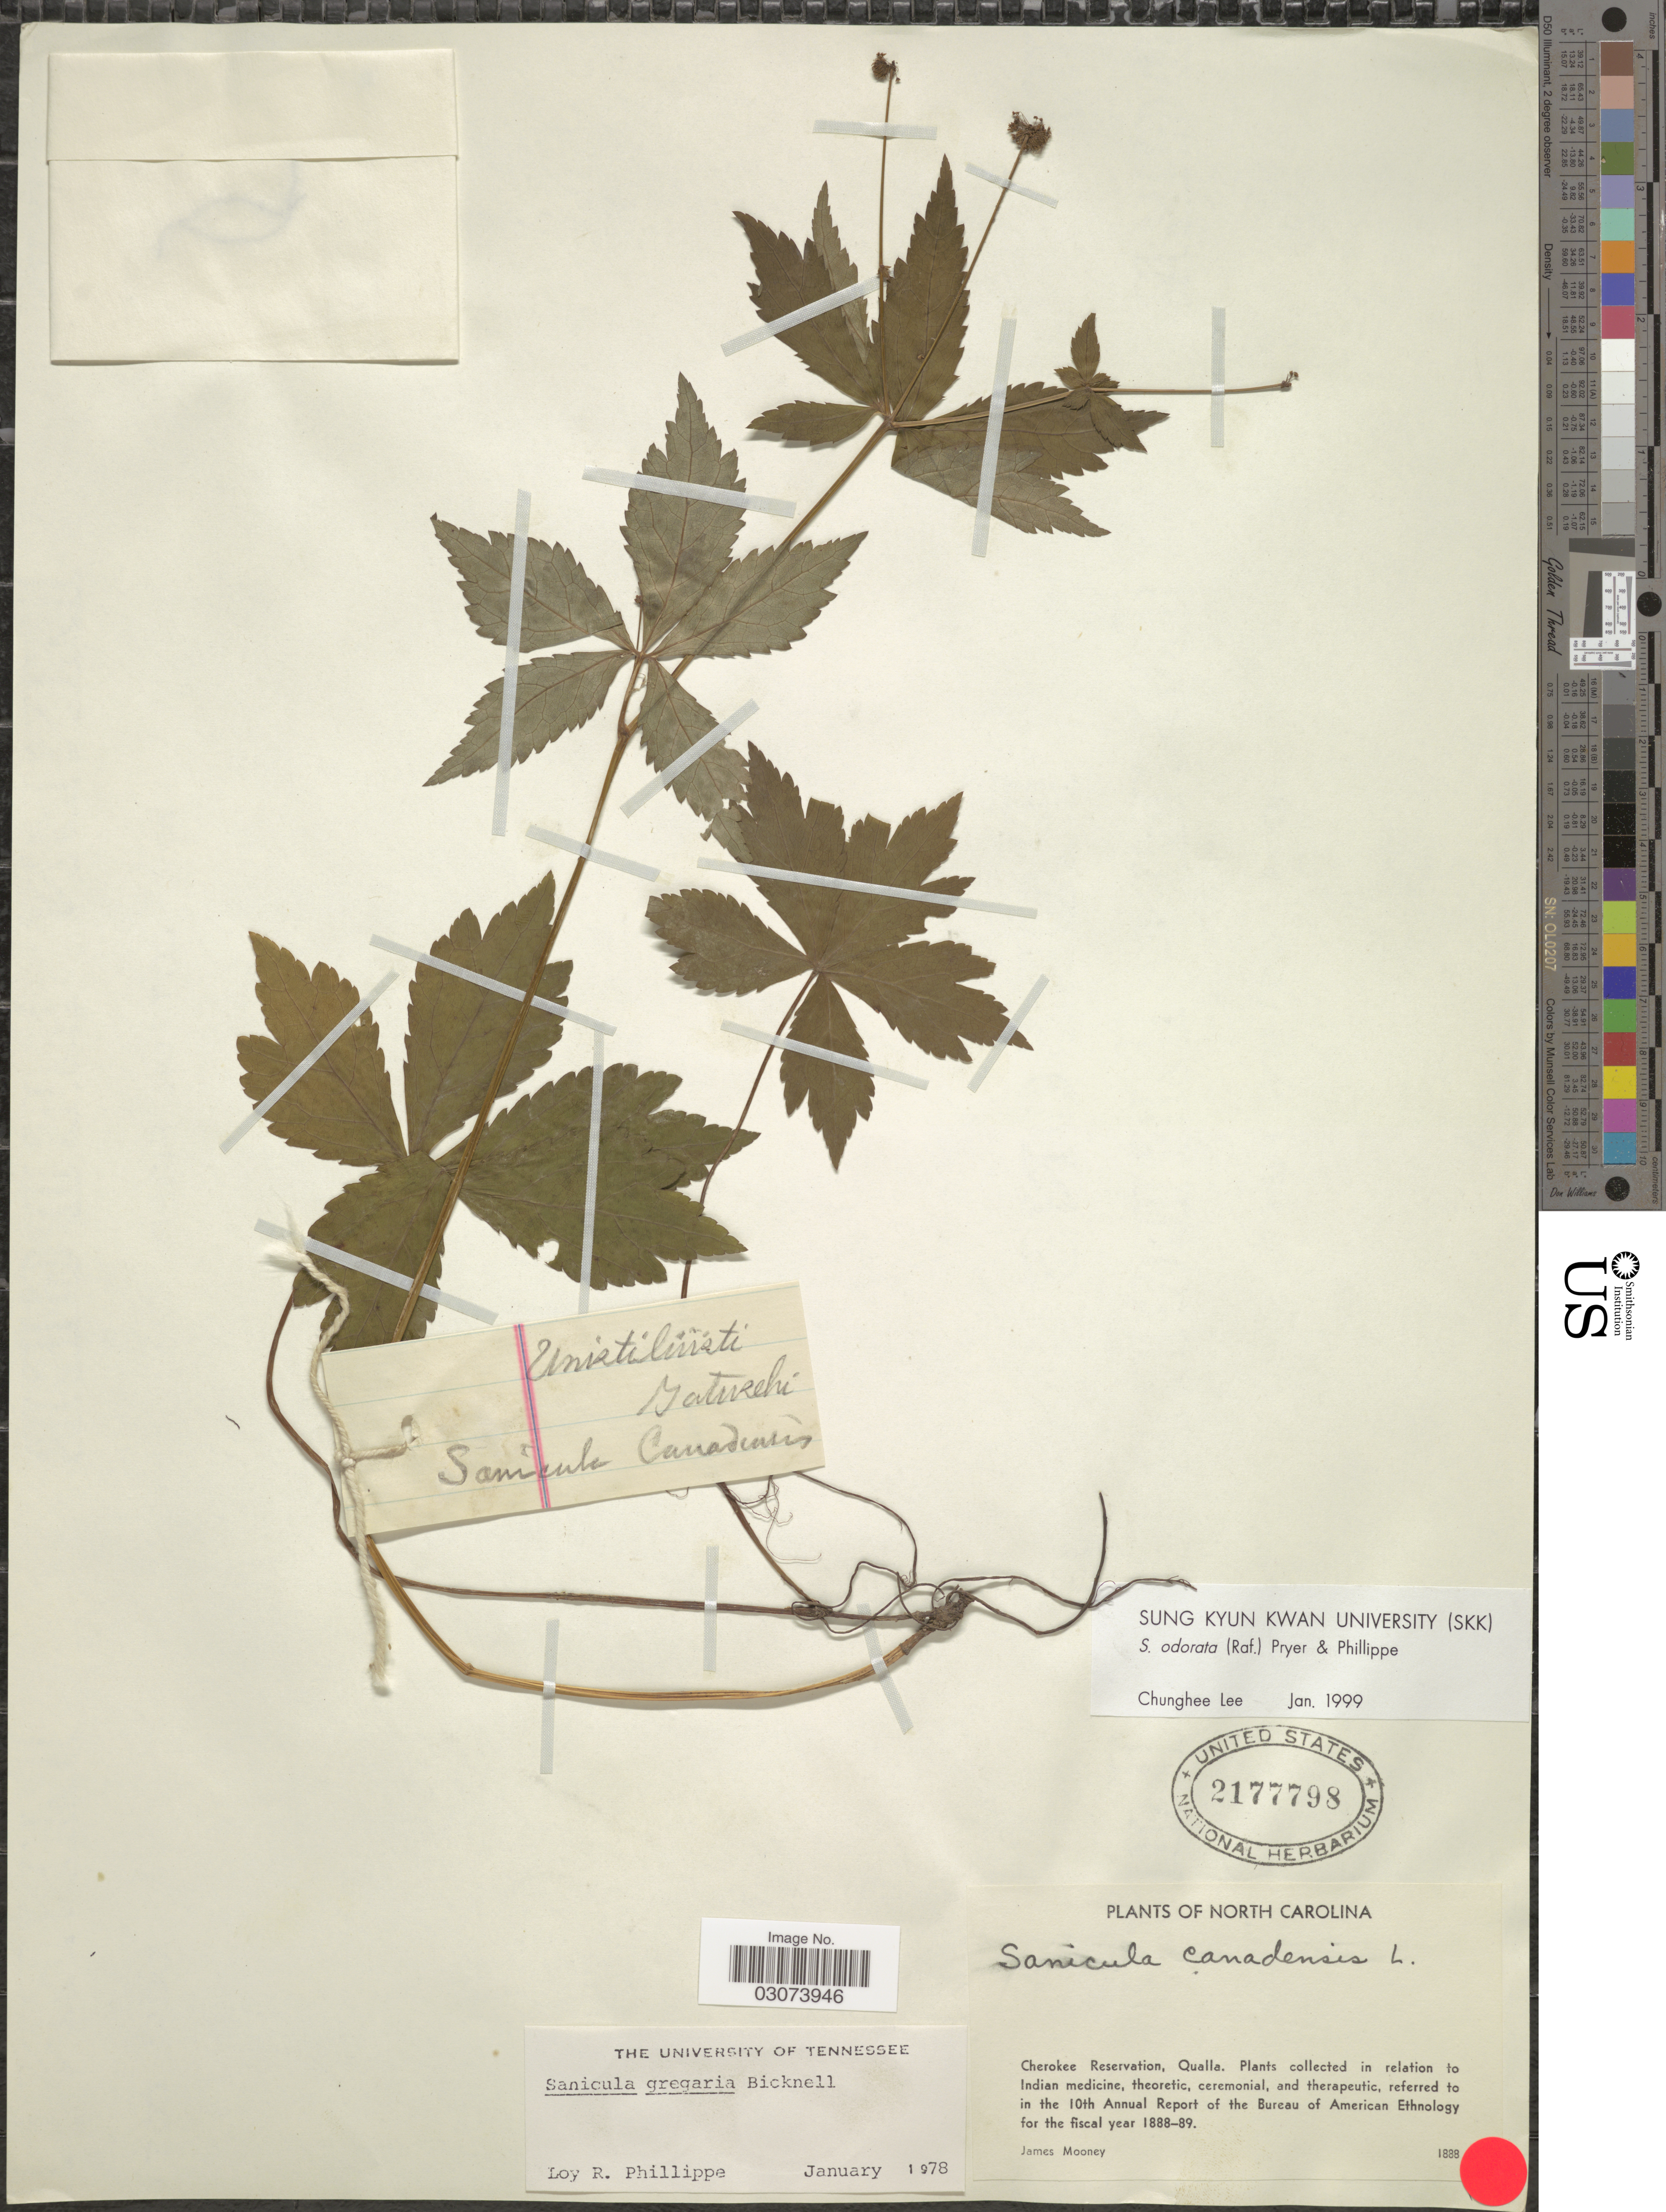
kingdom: Plantae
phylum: Tracheophyta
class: Magnoliopsida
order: Apiales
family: Apiaceae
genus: Sanicula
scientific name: Sanicula odorata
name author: (Raf.) Pryer & Phillippe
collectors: J. Mooney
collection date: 1888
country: United States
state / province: North Carolina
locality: Cherokee Reservation, Qualla.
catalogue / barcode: US 2177798